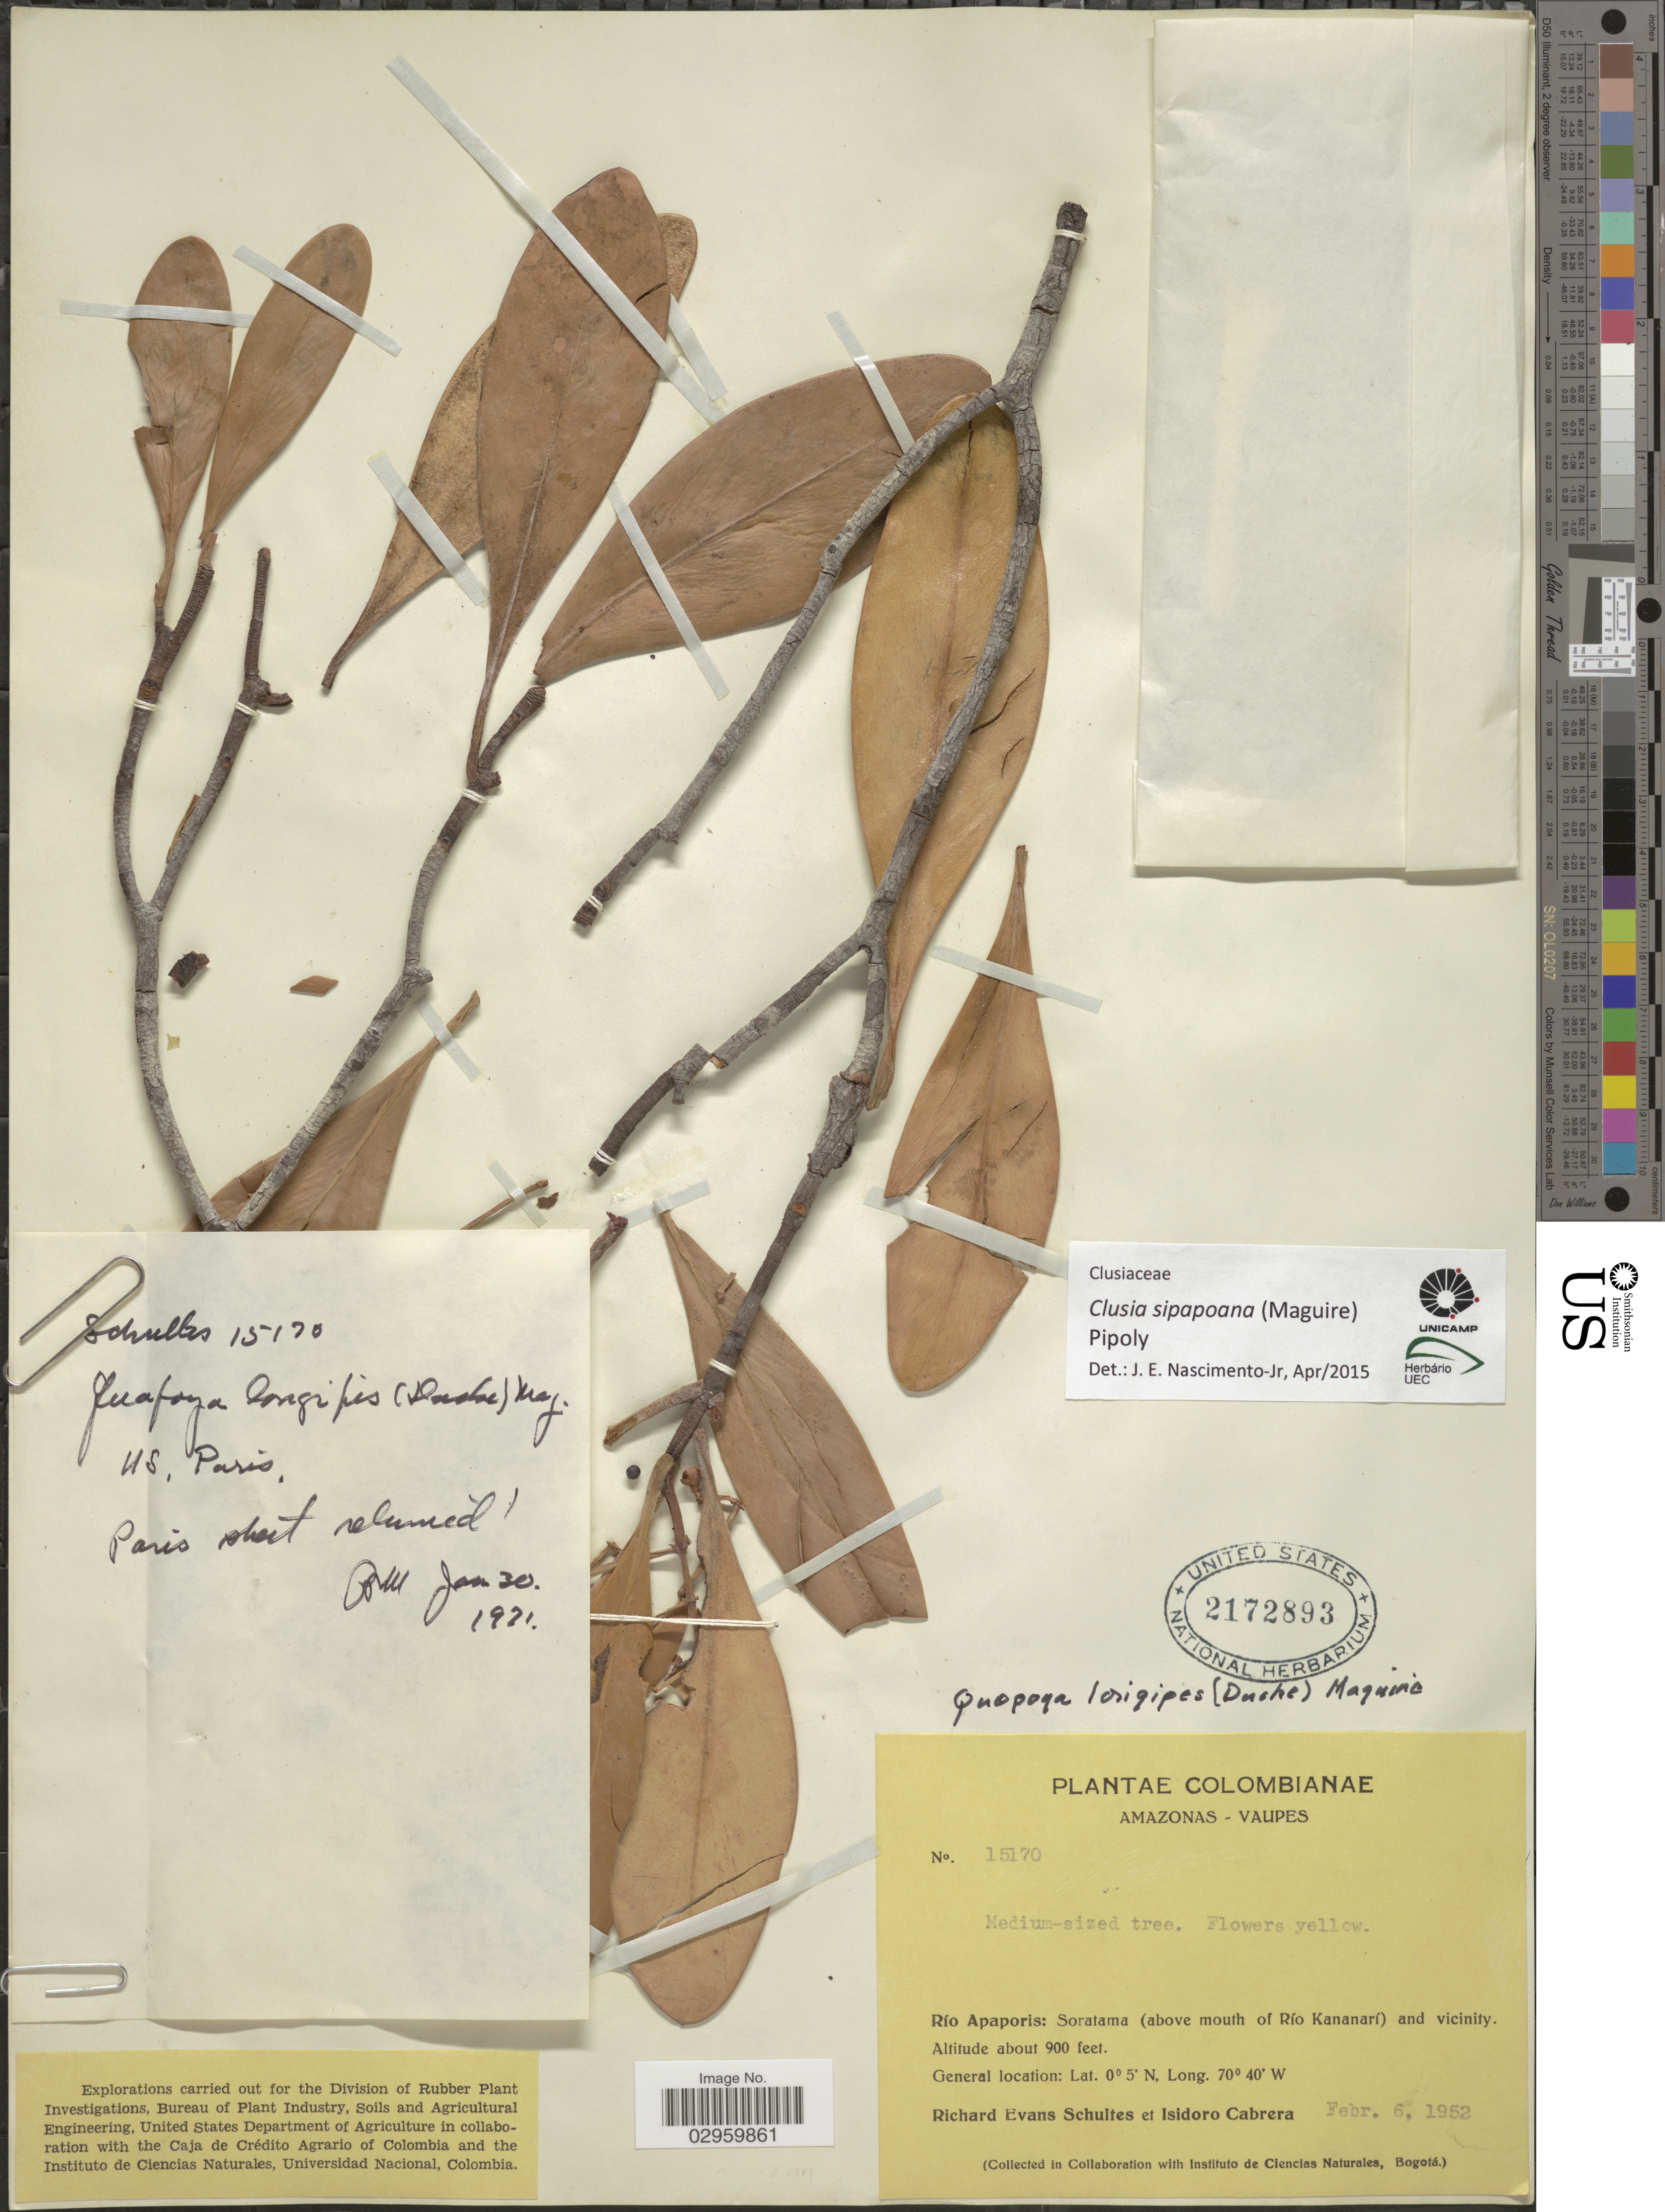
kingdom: Plantae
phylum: Tracheophyta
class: Magnoliopsida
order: Malpighiales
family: Clusiaceae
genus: Clusia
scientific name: Clusia sipapoana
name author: (Maguire) Pipoly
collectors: R. E. Schultes & I. Cabrera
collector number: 15170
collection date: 1952-02-06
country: Colombia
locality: Amazonas-Vaupes, Río Apaporis: Soratama (above mouth of Río Kananarí) and vicinity.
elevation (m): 274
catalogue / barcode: US 2172893